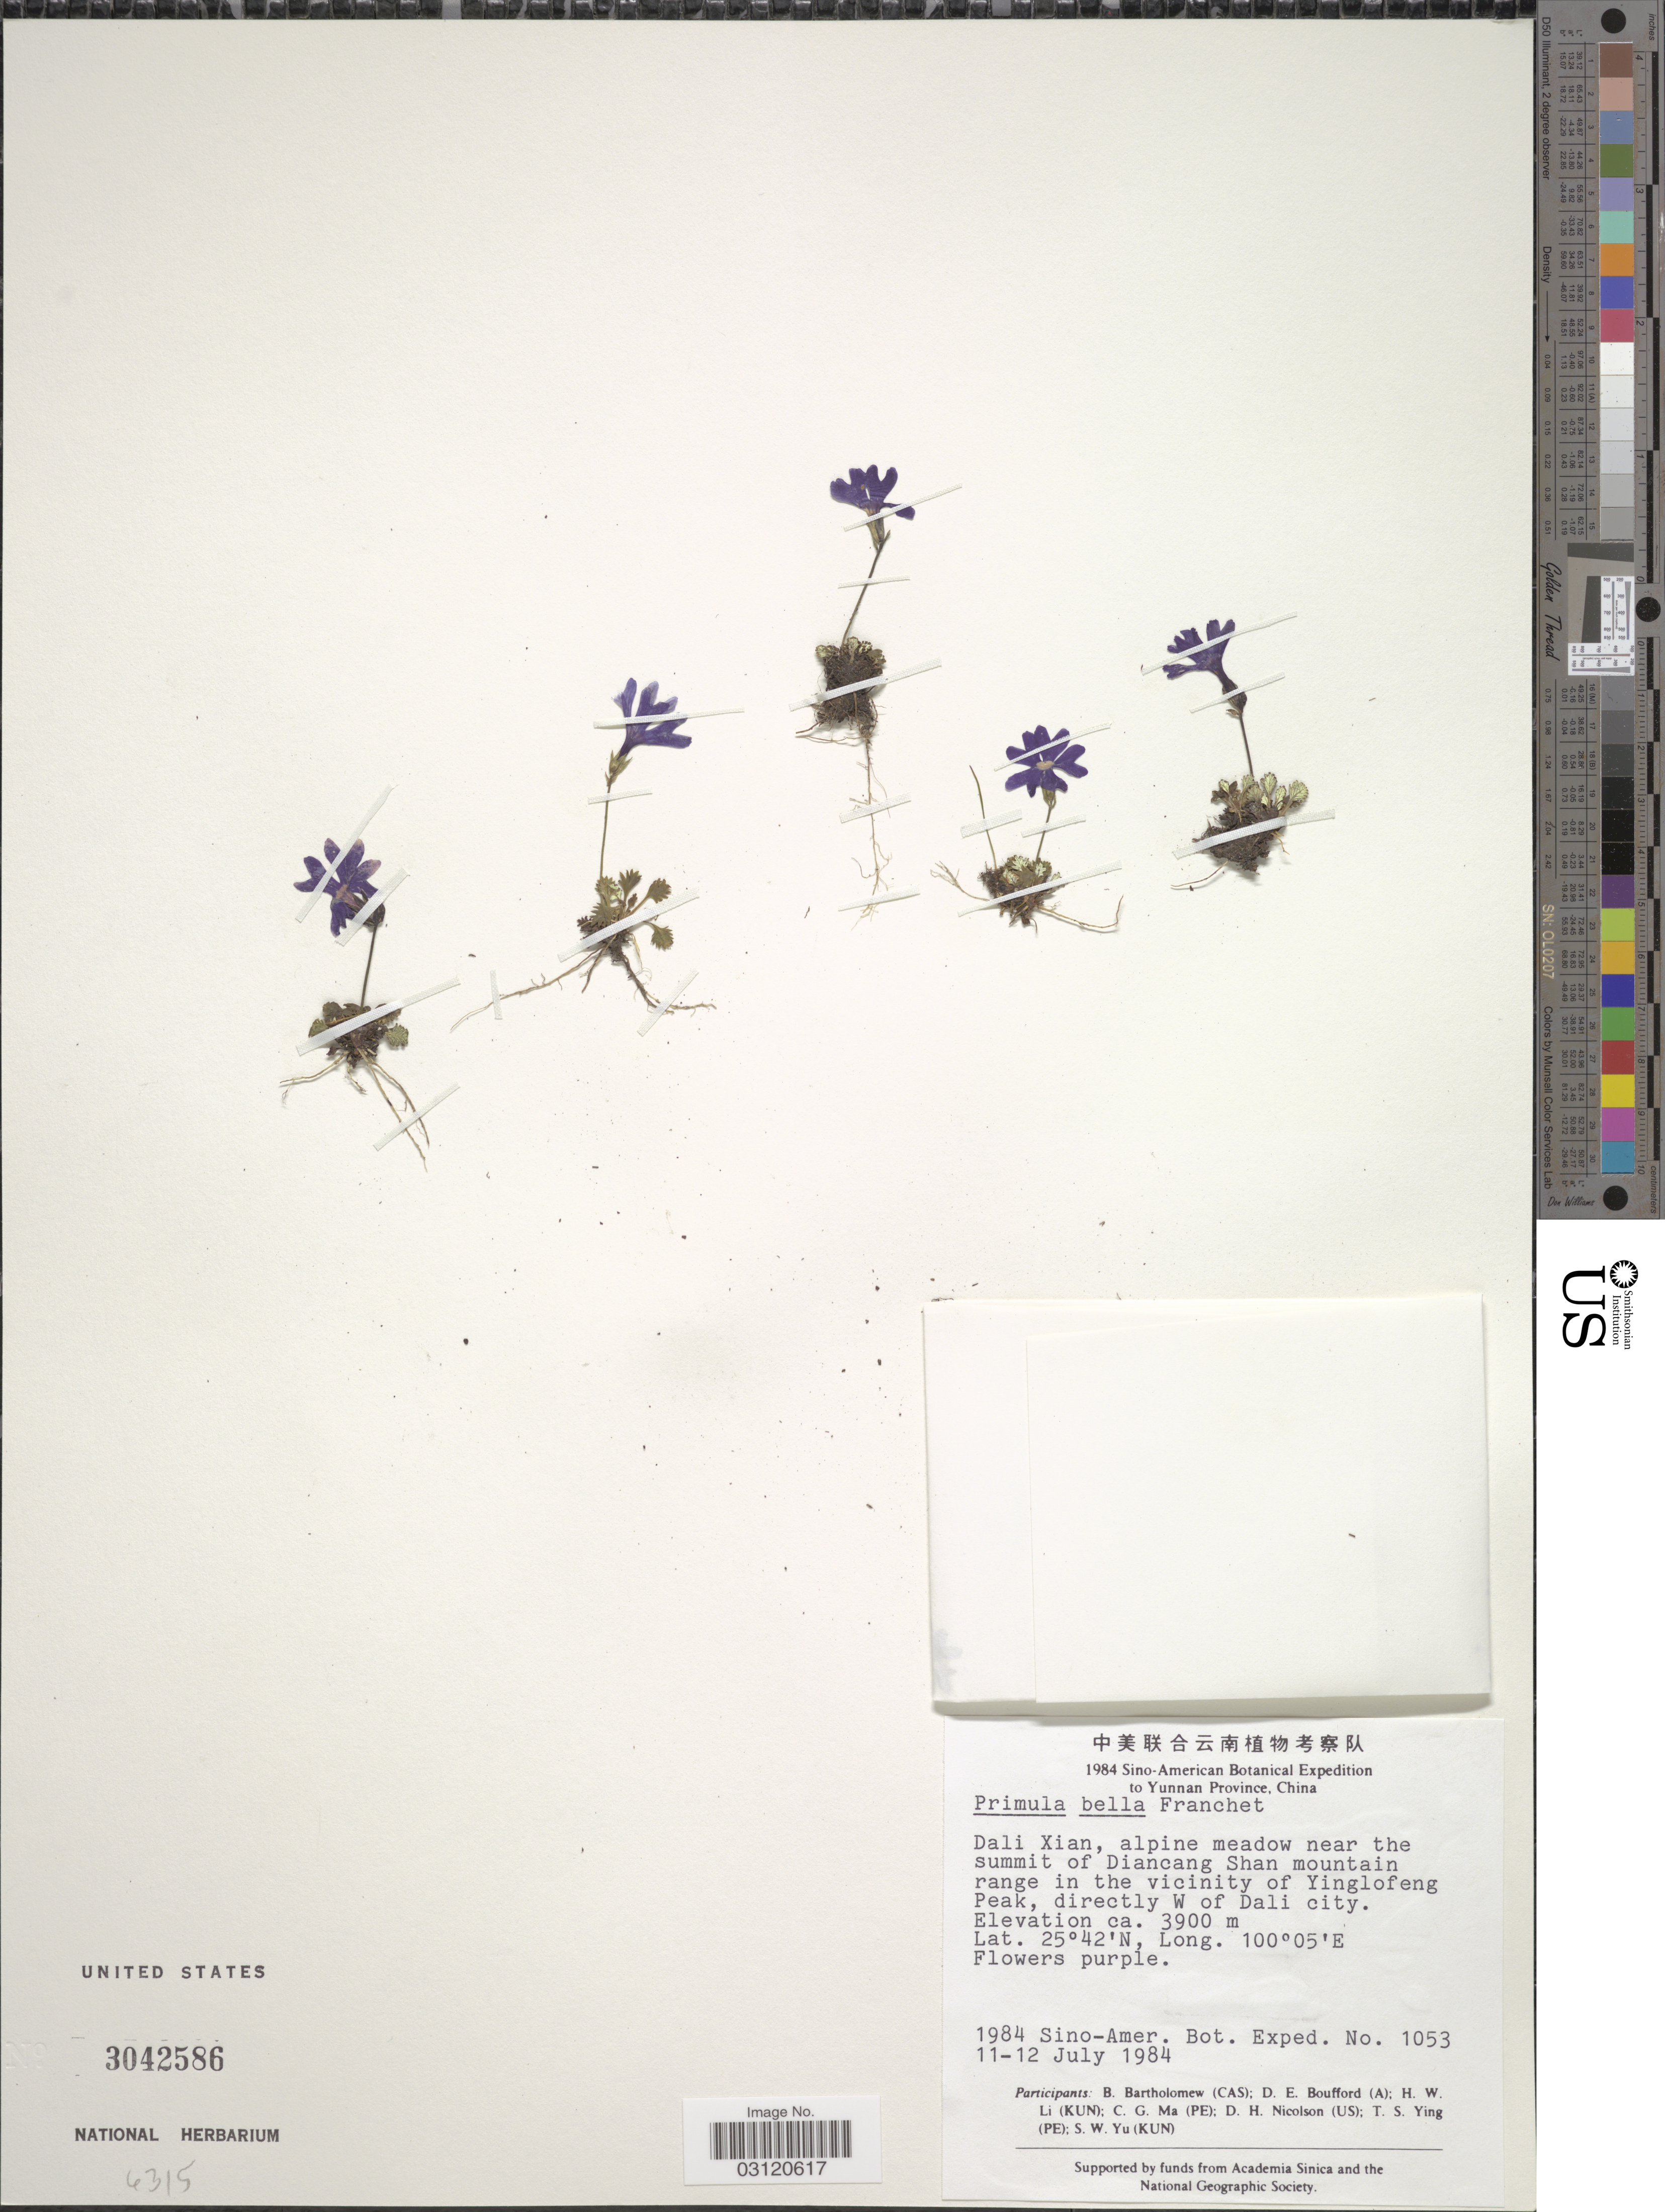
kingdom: Plantae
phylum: Tracheophyta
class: Magnoliopsida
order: Ericales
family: Primulaceae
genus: Primula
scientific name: Primula bella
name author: Franch.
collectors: Sino-Amer. Bot. Exped. 1984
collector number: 1053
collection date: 1984-07-11/1984-07-12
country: China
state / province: Yunnan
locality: Dali Xian, alpine meadow near the summit of Diancang Shan Mountain range in the vicinity of Yinglofeng Peak, directly W of Dali city.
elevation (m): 3900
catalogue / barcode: US 3042586